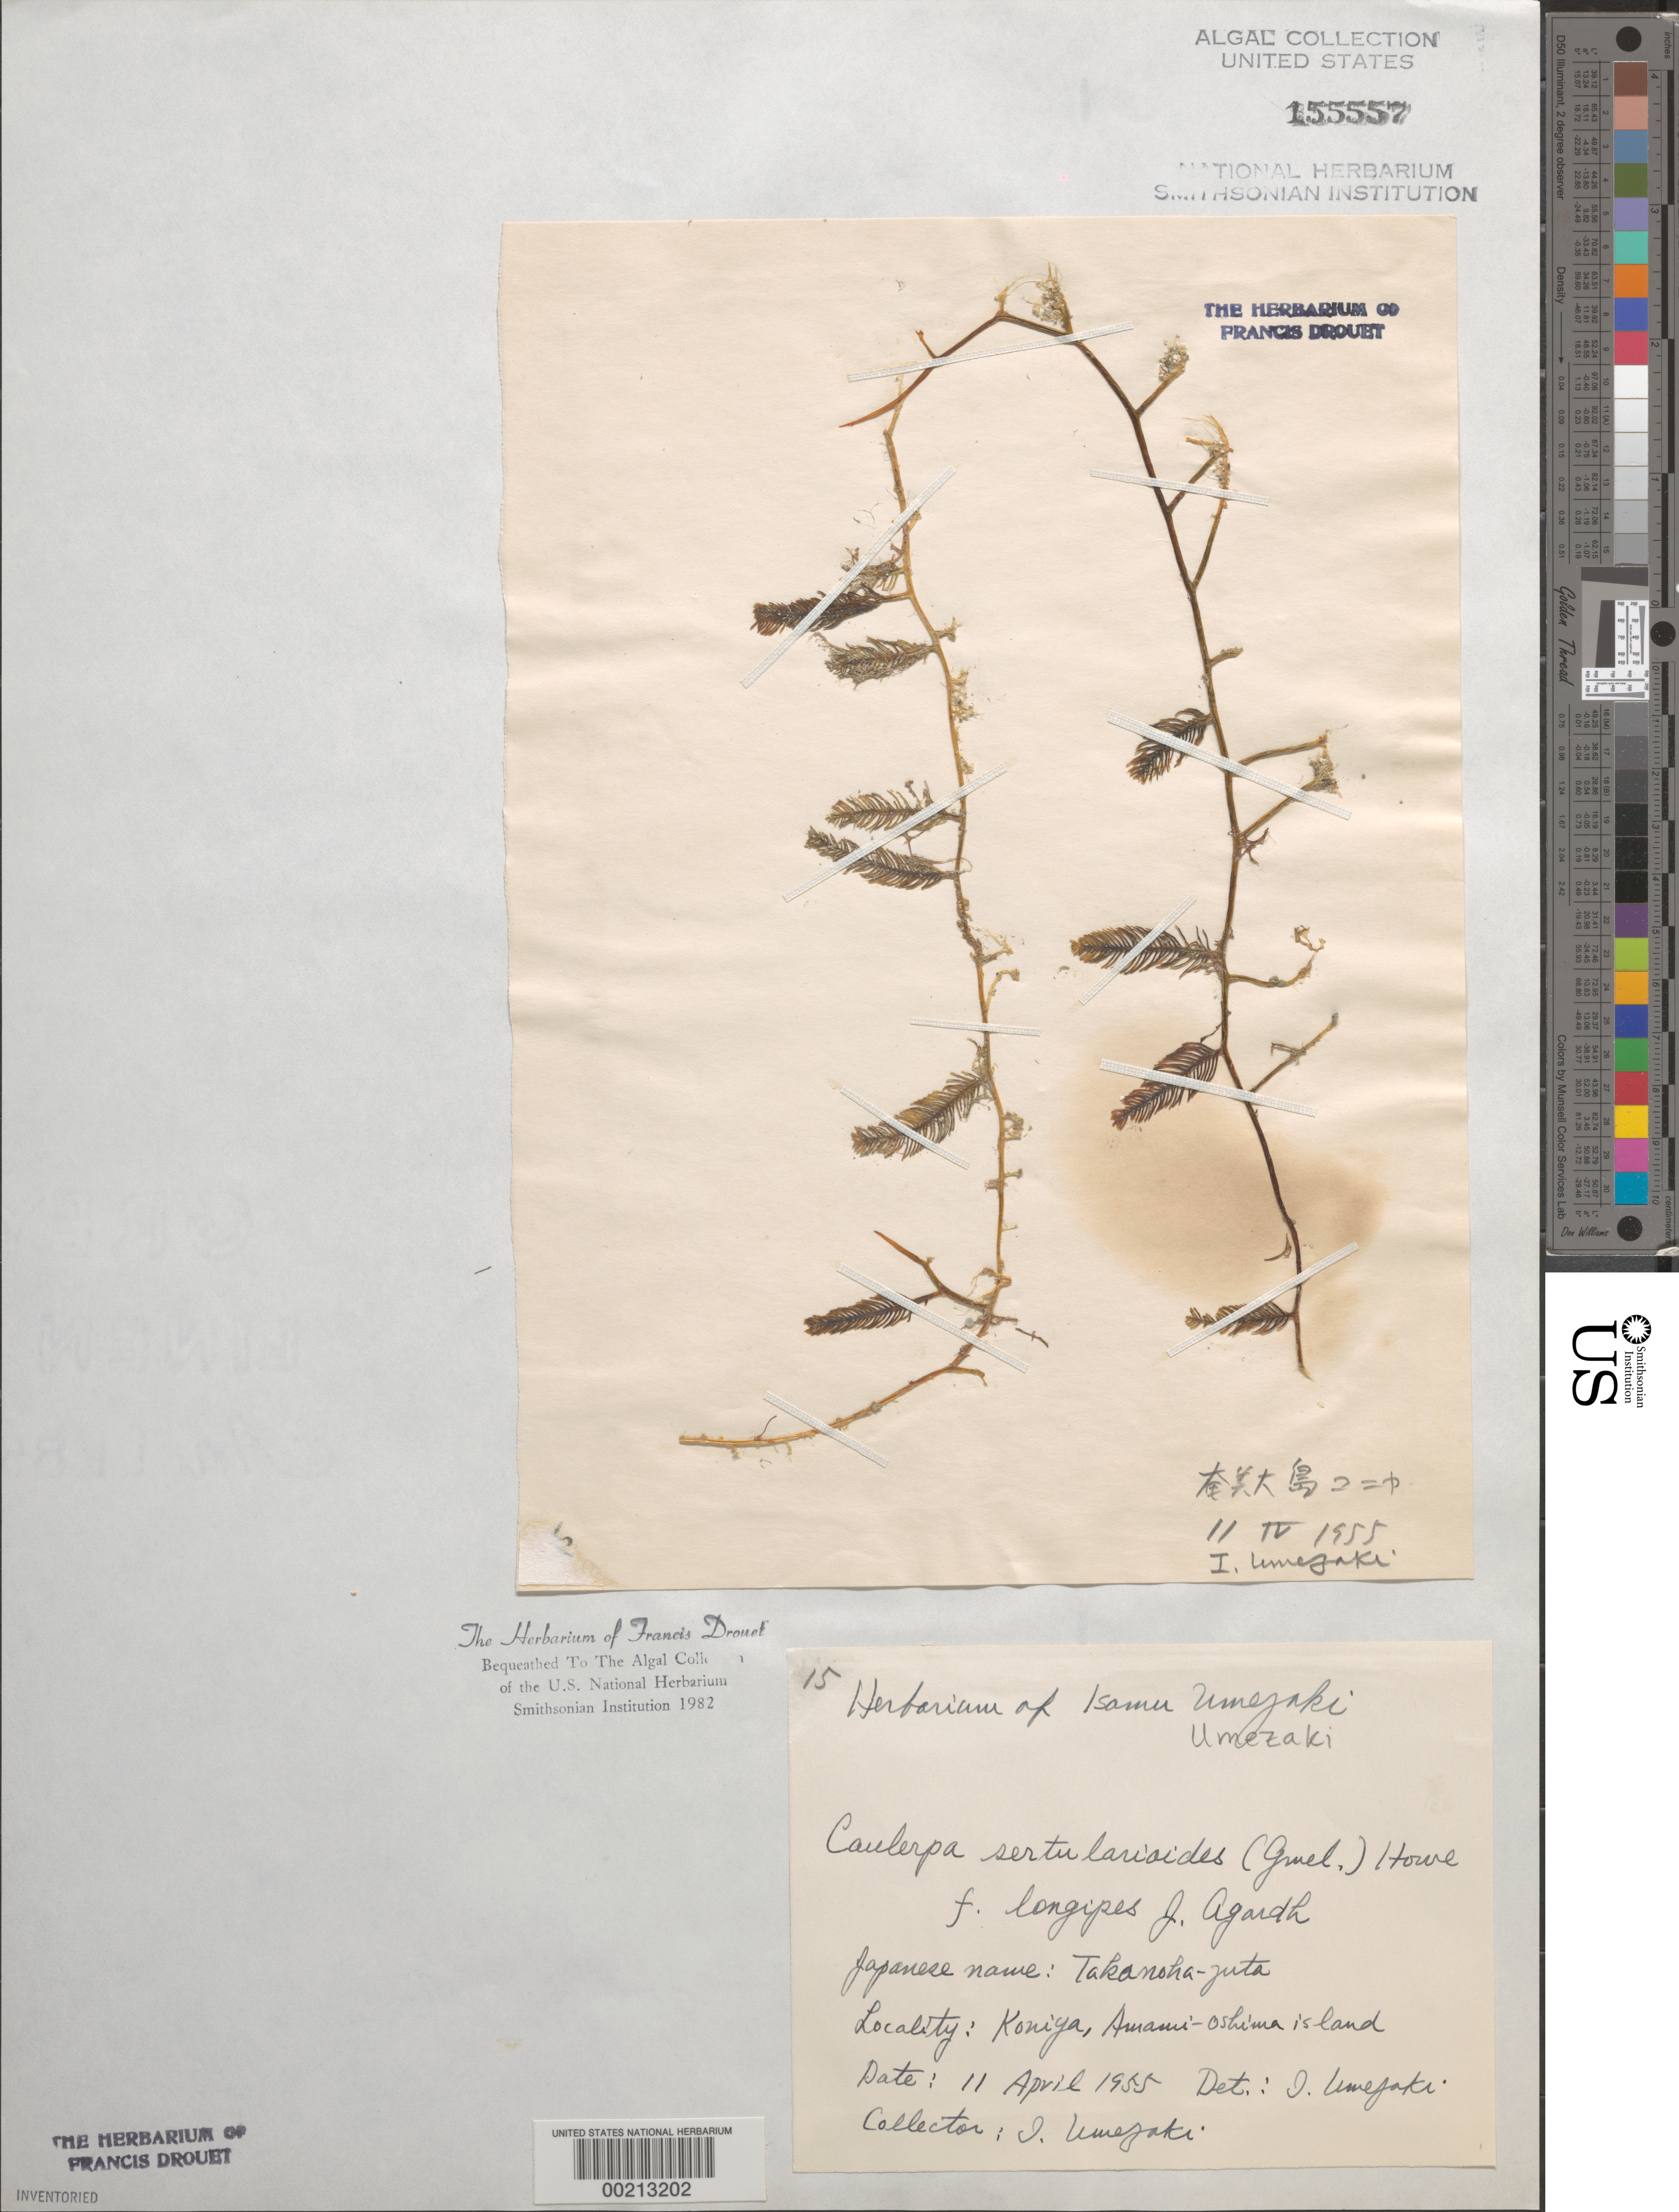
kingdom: Plantae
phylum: Chlorophyta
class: Ulvophyceae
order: Bryopsidales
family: Caulerpaceae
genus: Caulerpa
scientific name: Caulerpa sertularioides f. longipes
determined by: Umezaki, I.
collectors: I. Umezaki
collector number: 15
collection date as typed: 11 Apr 1955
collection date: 1955-04-11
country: Japan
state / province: Kagosima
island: Amami Oshima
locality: Koniya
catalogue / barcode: US 155557